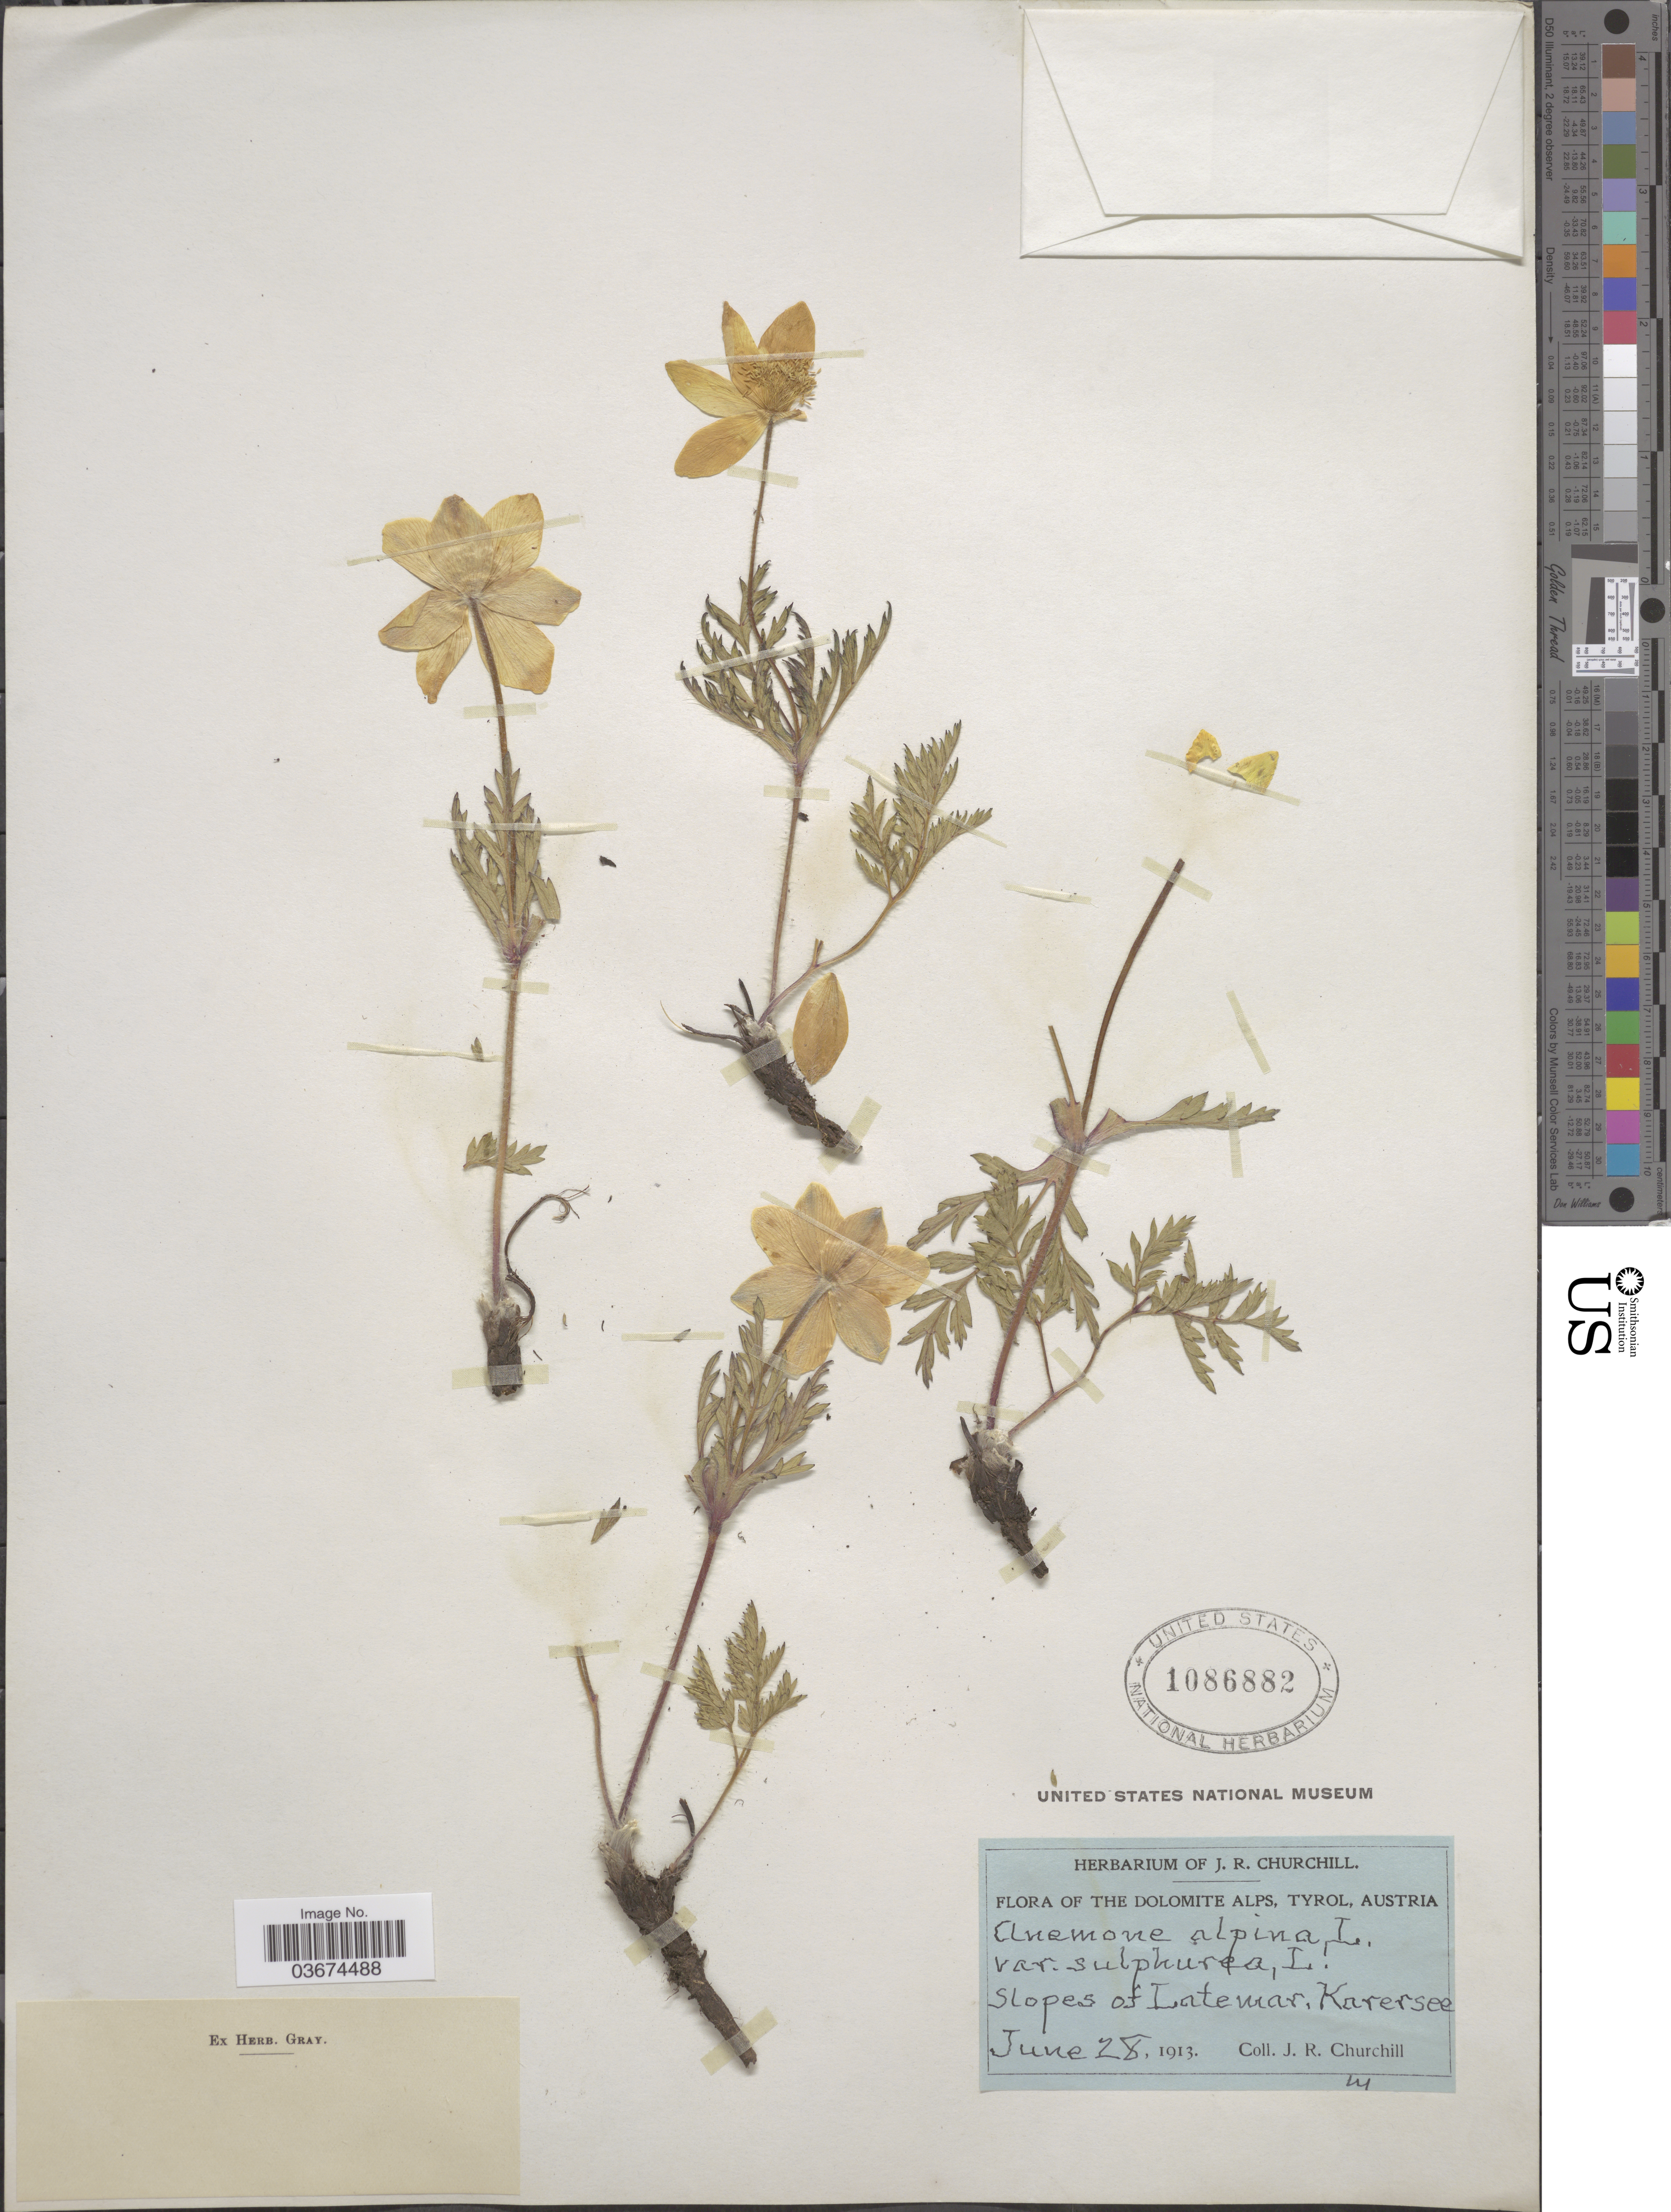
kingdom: Plantae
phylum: Tracheophyta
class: Magnoliopsida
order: Ranunculales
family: Ranunculaceae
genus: Pulsatilla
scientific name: Pulsatilla alpina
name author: Delarbre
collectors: J. Churchill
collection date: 1913-06-28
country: Italy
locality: The Dolomite Alps, Tyrol. Slopes of Latemar, Karersee.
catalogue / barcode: US 1086882